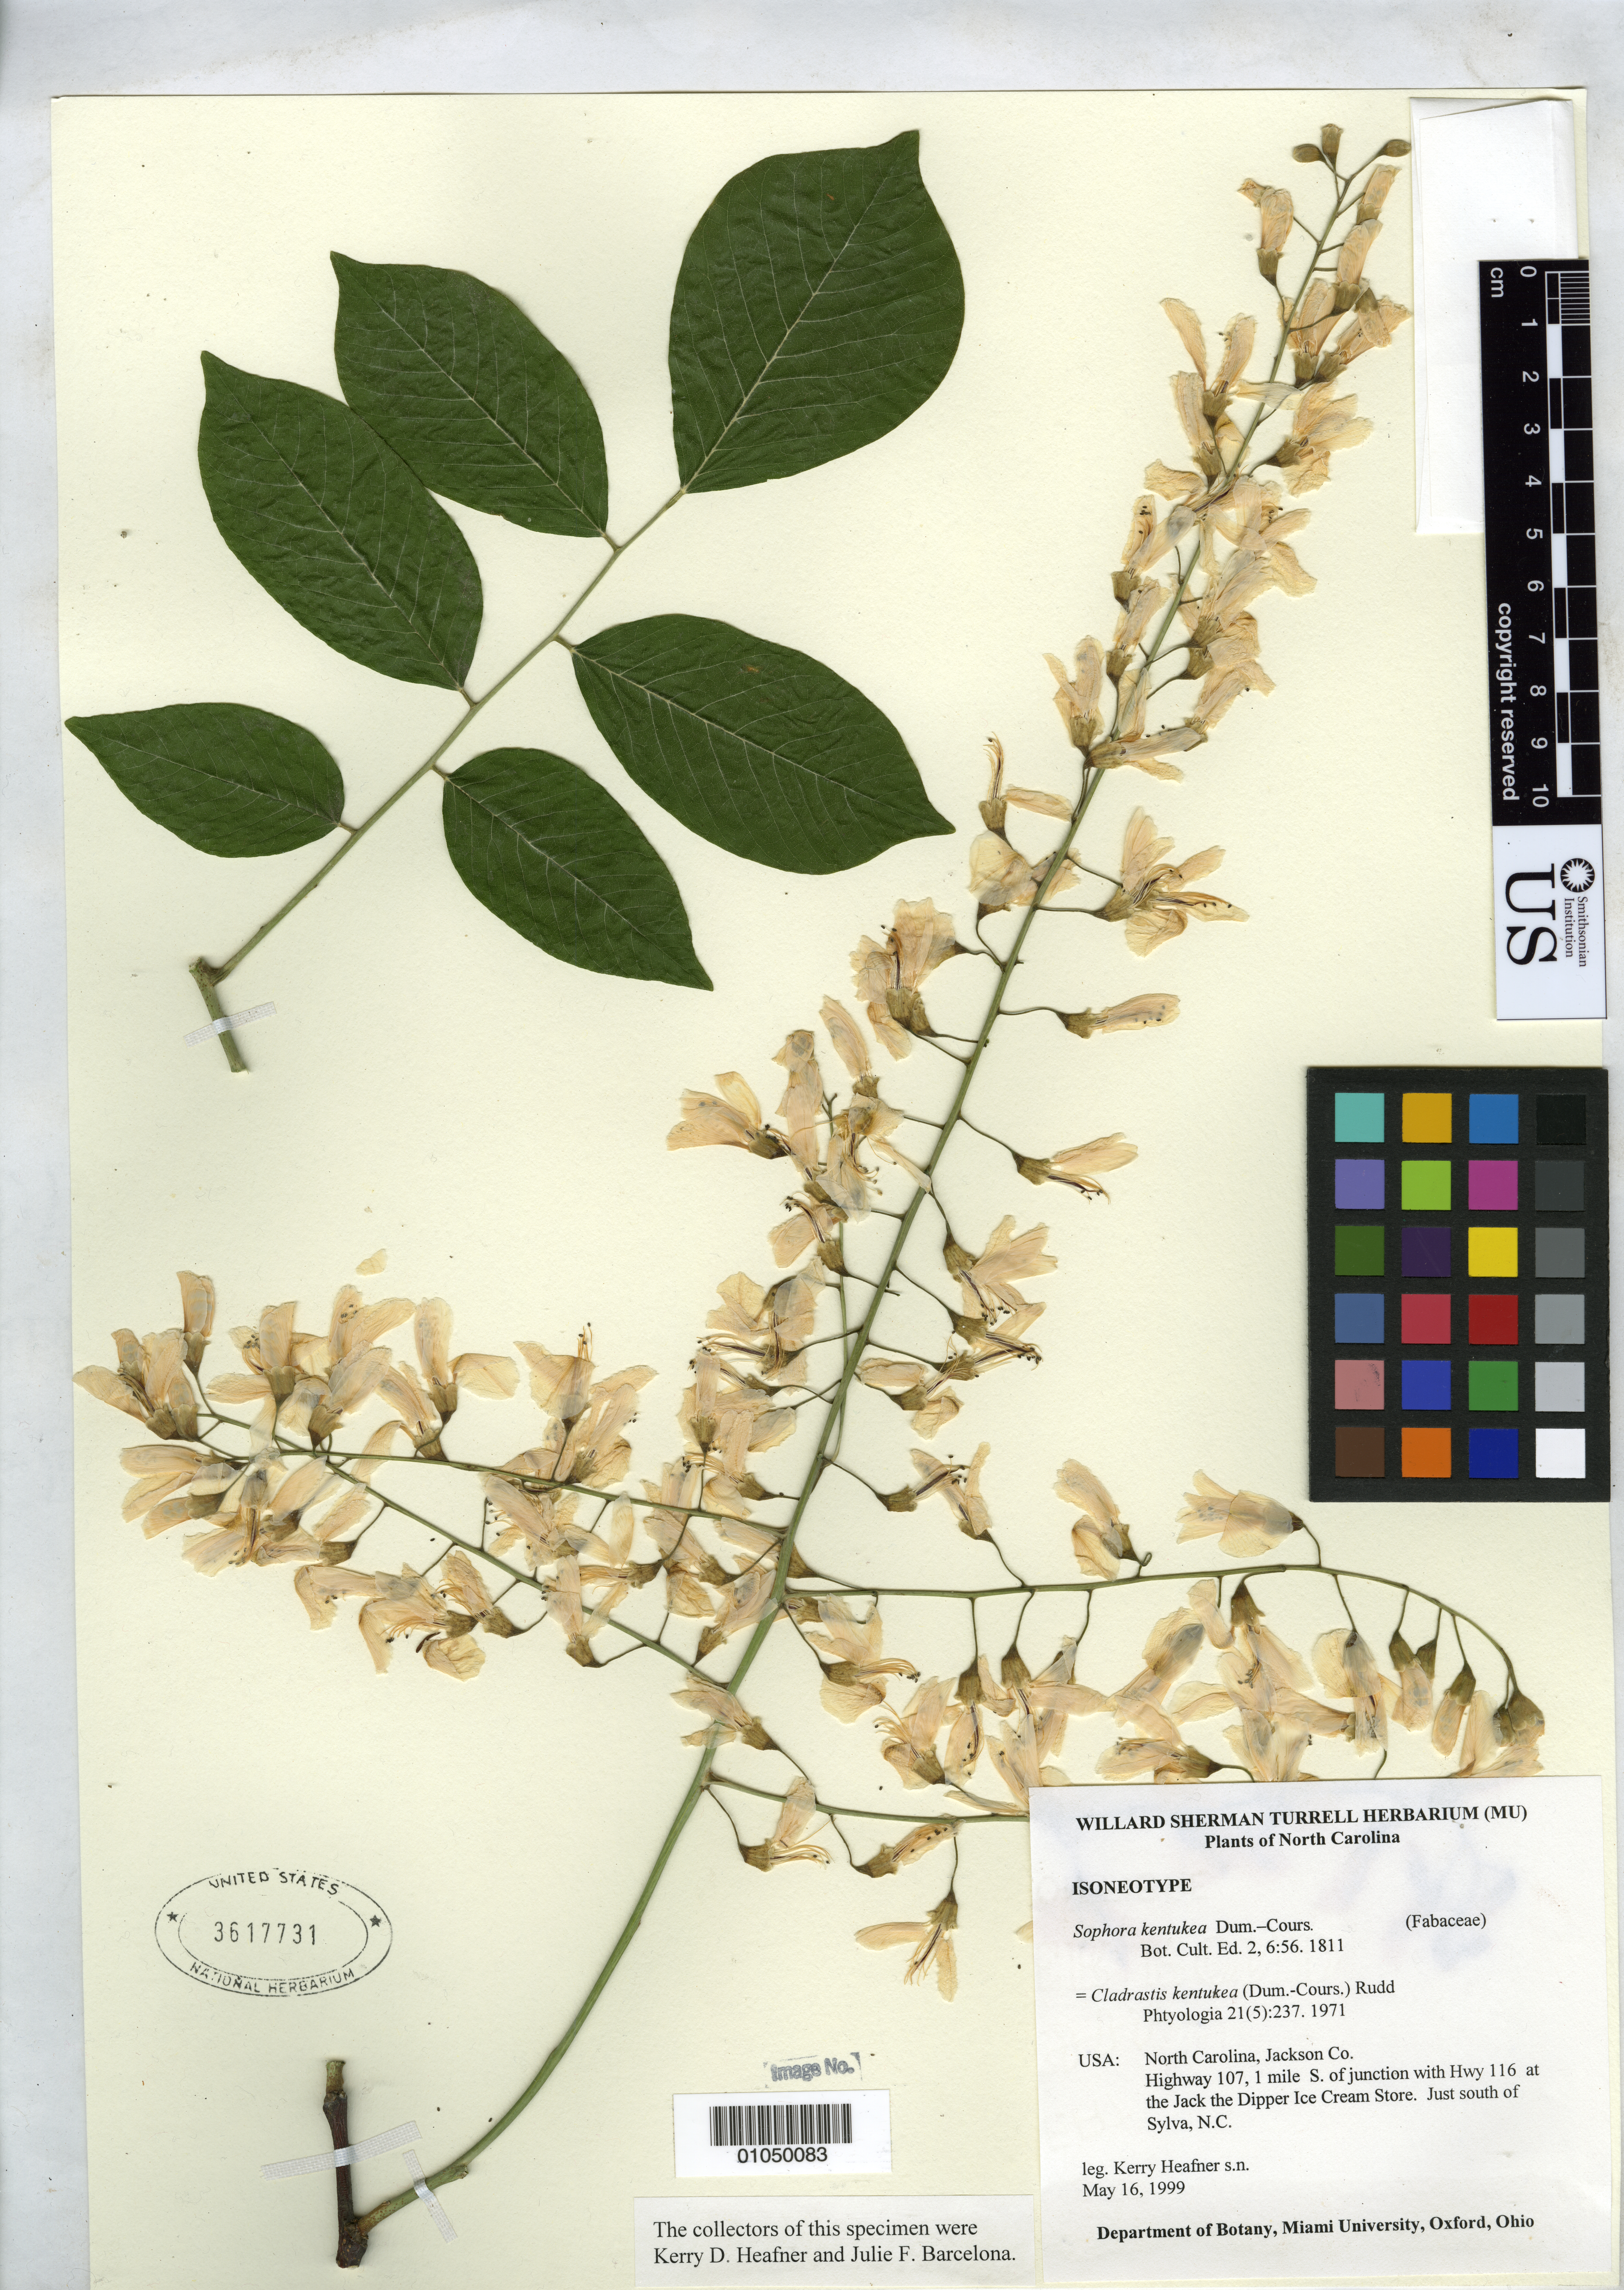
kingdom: Plantae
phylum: Tracheophyta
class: Magnoliopsida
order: Fabales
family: Fabaceae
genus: Sophora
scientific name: Sophora kentukea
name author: Dum. Cours.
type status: Isoneotype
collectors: K. Heafner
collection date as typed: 16 May 1999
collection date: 1999-05-16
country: United States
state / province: North Carolina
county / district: Jackson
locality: North Carolina, Jackson Co. Highway 107, 1 mile S. of junction with Hwy 116 at the Jack the Dipper Ice Cream Store. Just south of Sylva, N.C.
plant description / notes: Heafner & Barcelona s.n. according to neotypification.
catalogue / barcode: US 3617731